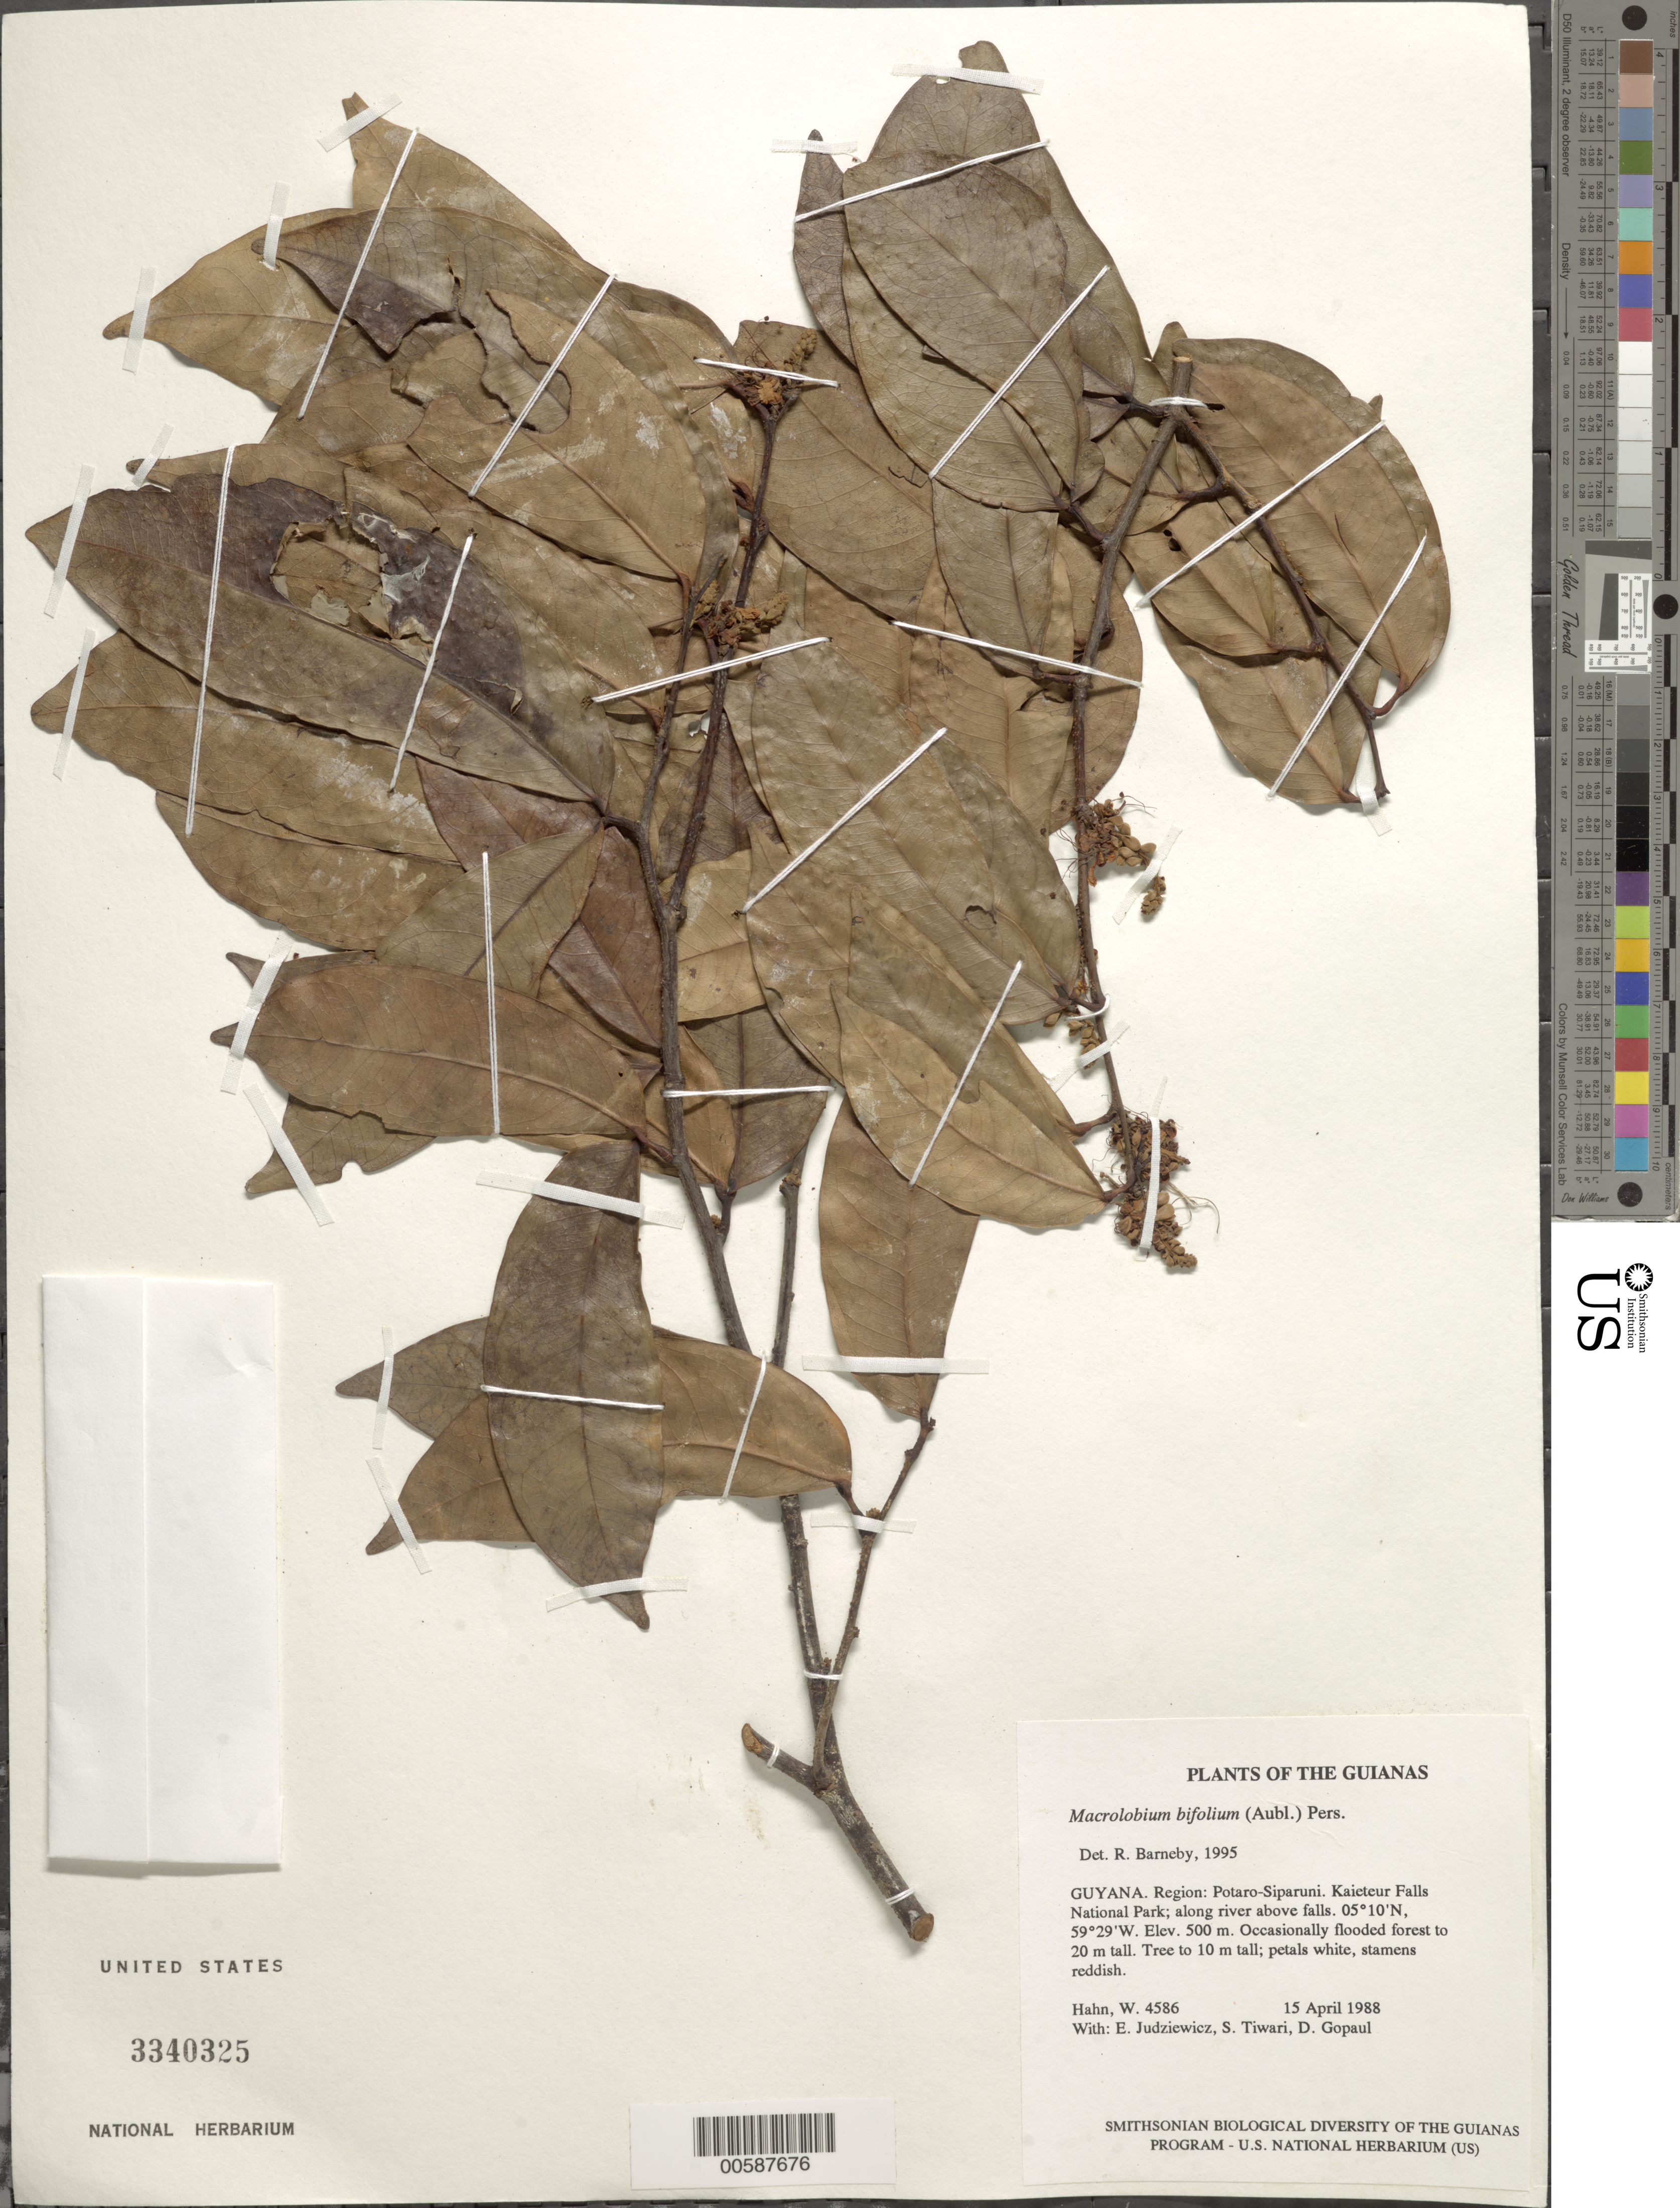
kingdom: Plantae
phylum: Tracheophyta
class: Magnoliopsida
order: Fabales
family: Fabaceae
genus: Macrolobium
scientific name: Macrolobium bifolium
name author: (Aubl.) Pers.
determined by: Barneby, Rupert C., (NY)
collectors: W. Hahn, E. J. Judziewicz, S. Tiwari & D. Gopaul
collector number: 4586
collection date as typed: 15 April 1988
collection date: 1988-04-15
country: Guyana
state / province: Potaro-Siparuni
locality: Kaieteur Falls National Park; along river above falls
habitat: Occasionally flooded forest to 20 m tall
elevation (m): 500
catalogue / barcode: US 3340325